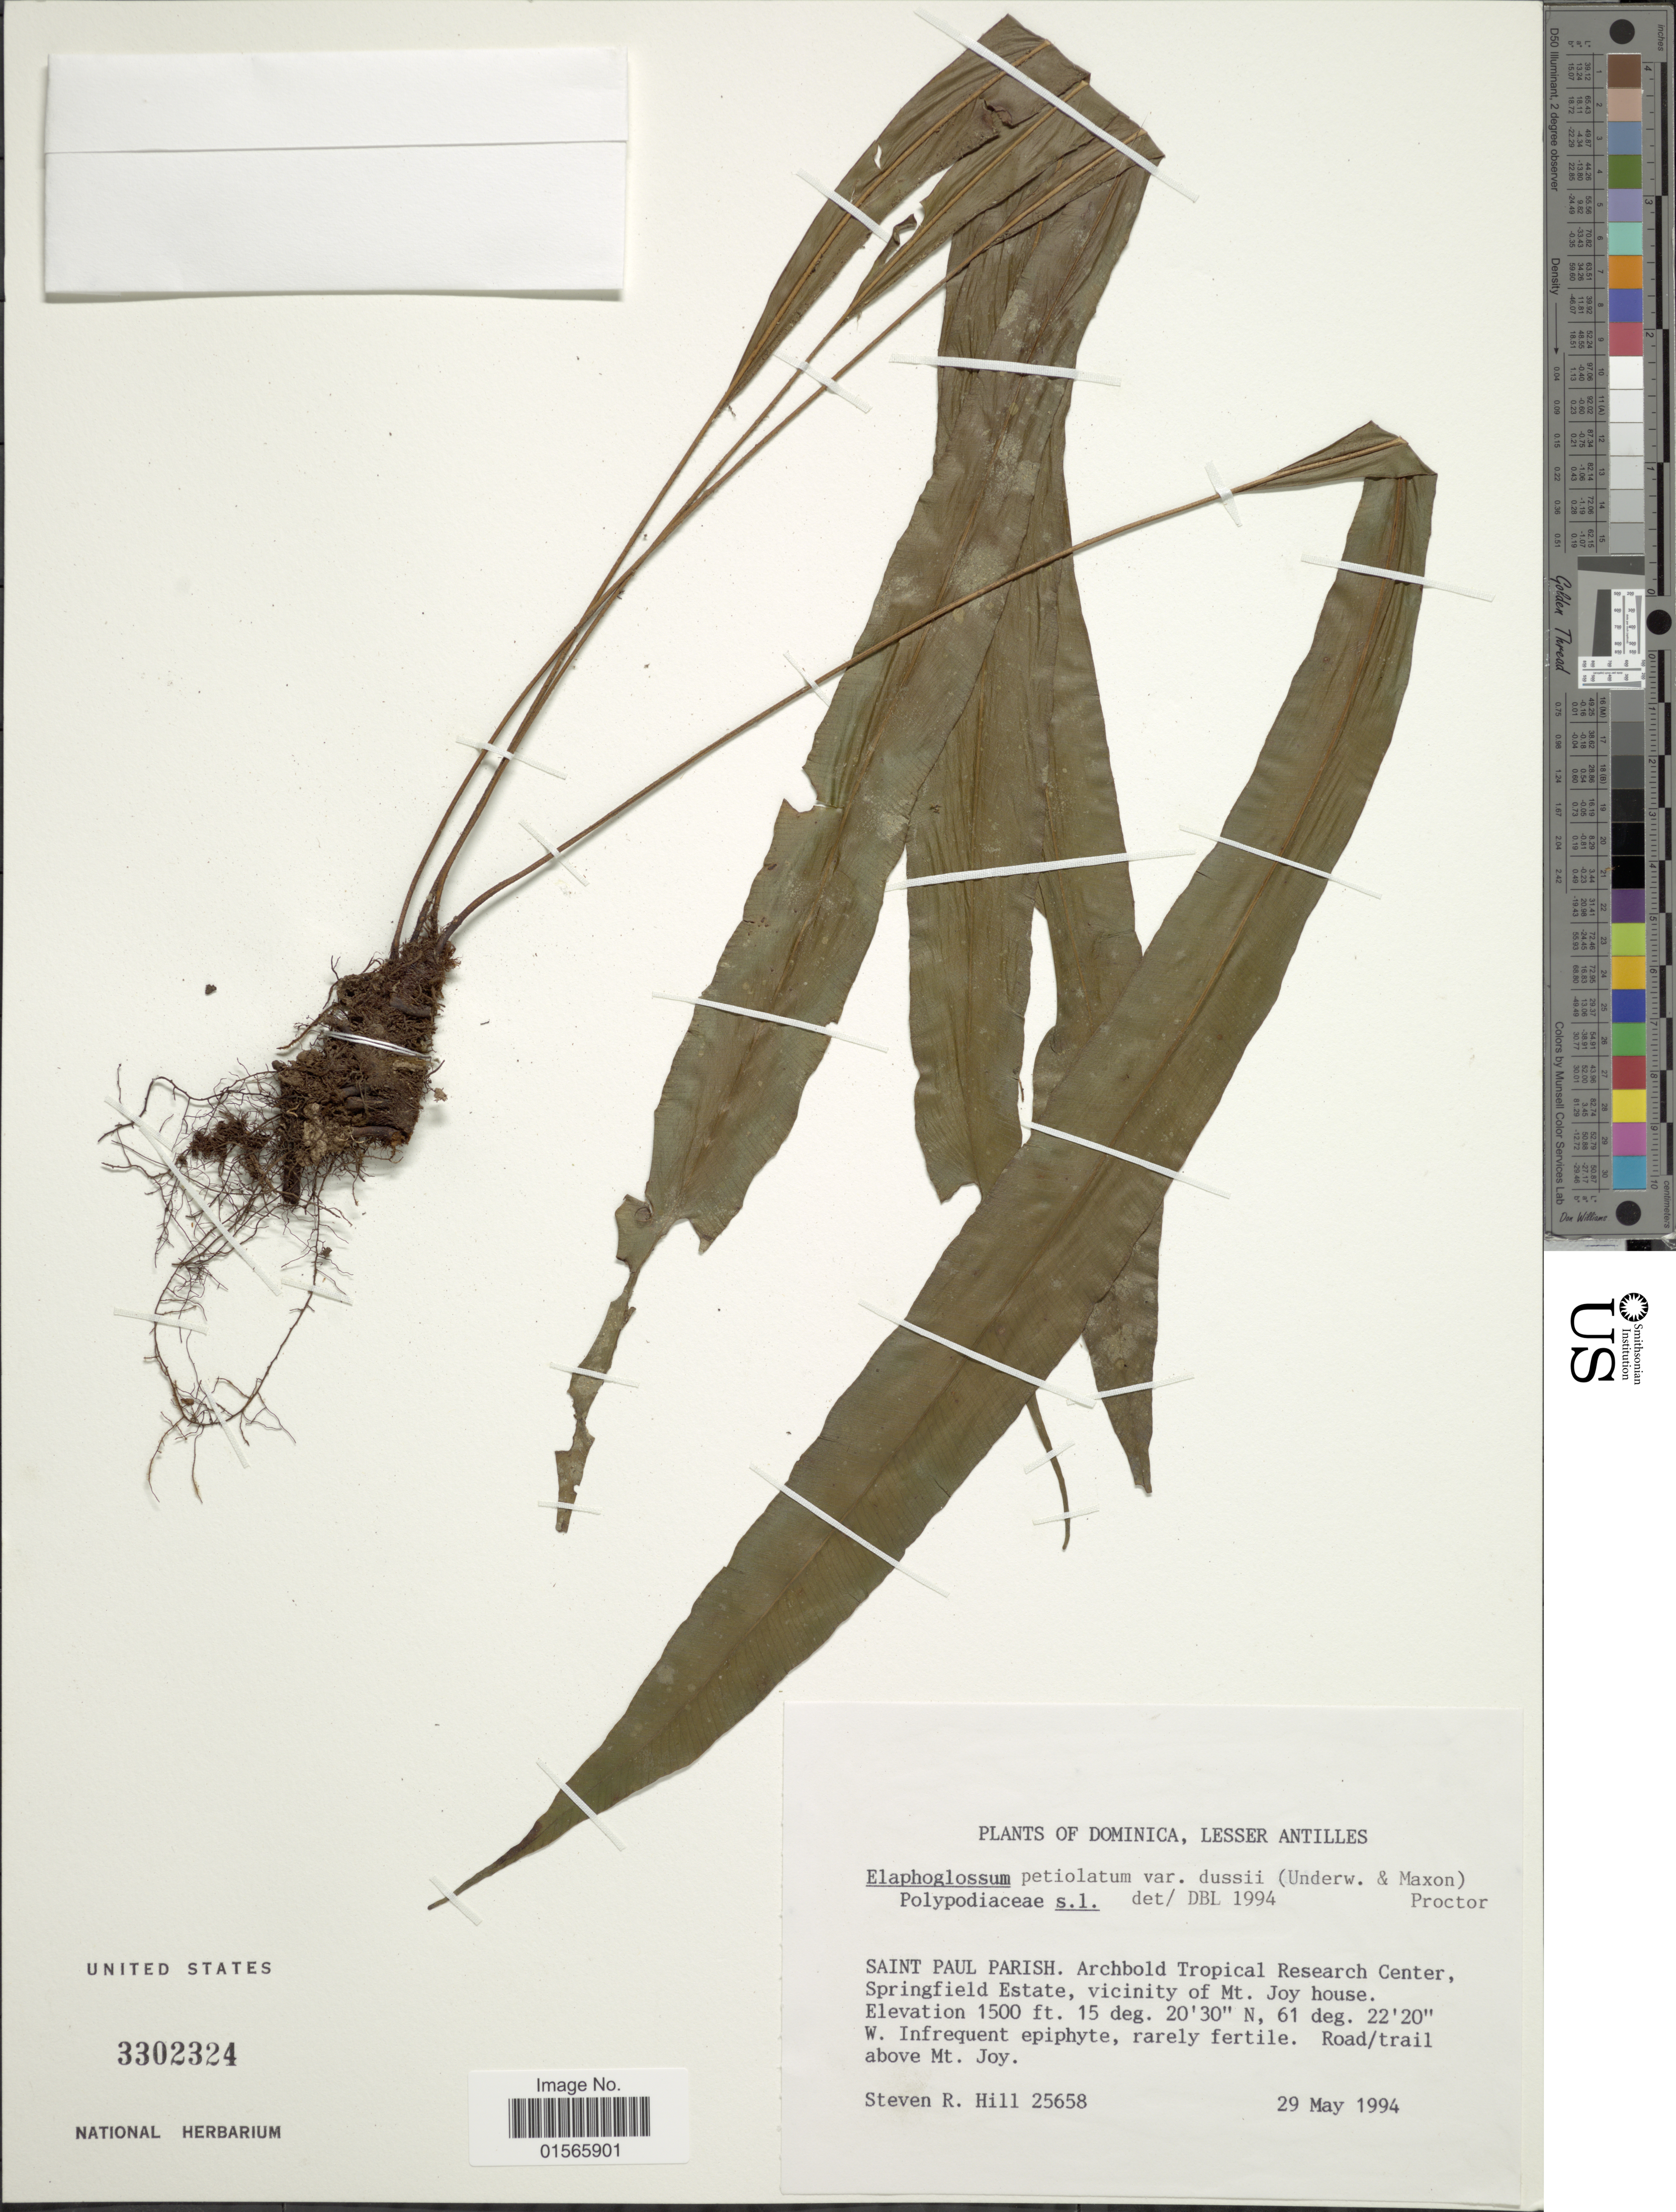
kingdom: Plantae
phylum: Tracheophyta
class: Polypodiopsida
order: Polypodiales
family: Dryopteridaceae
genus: Elaphoglossum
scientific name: Elaphoglossum petiolatum var. dussii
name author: (Underw. ex Maxon) Proctor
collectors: S. R. Hill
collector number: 25658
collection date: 1994-05-29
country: Dominica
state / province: St. Paul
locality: Lesser Antilles, Saint Paul Parish. Archbold Tropical Research Center, Springfield Estate, vicinity of Mt Joy house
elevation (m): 457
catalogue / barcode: US 3302324